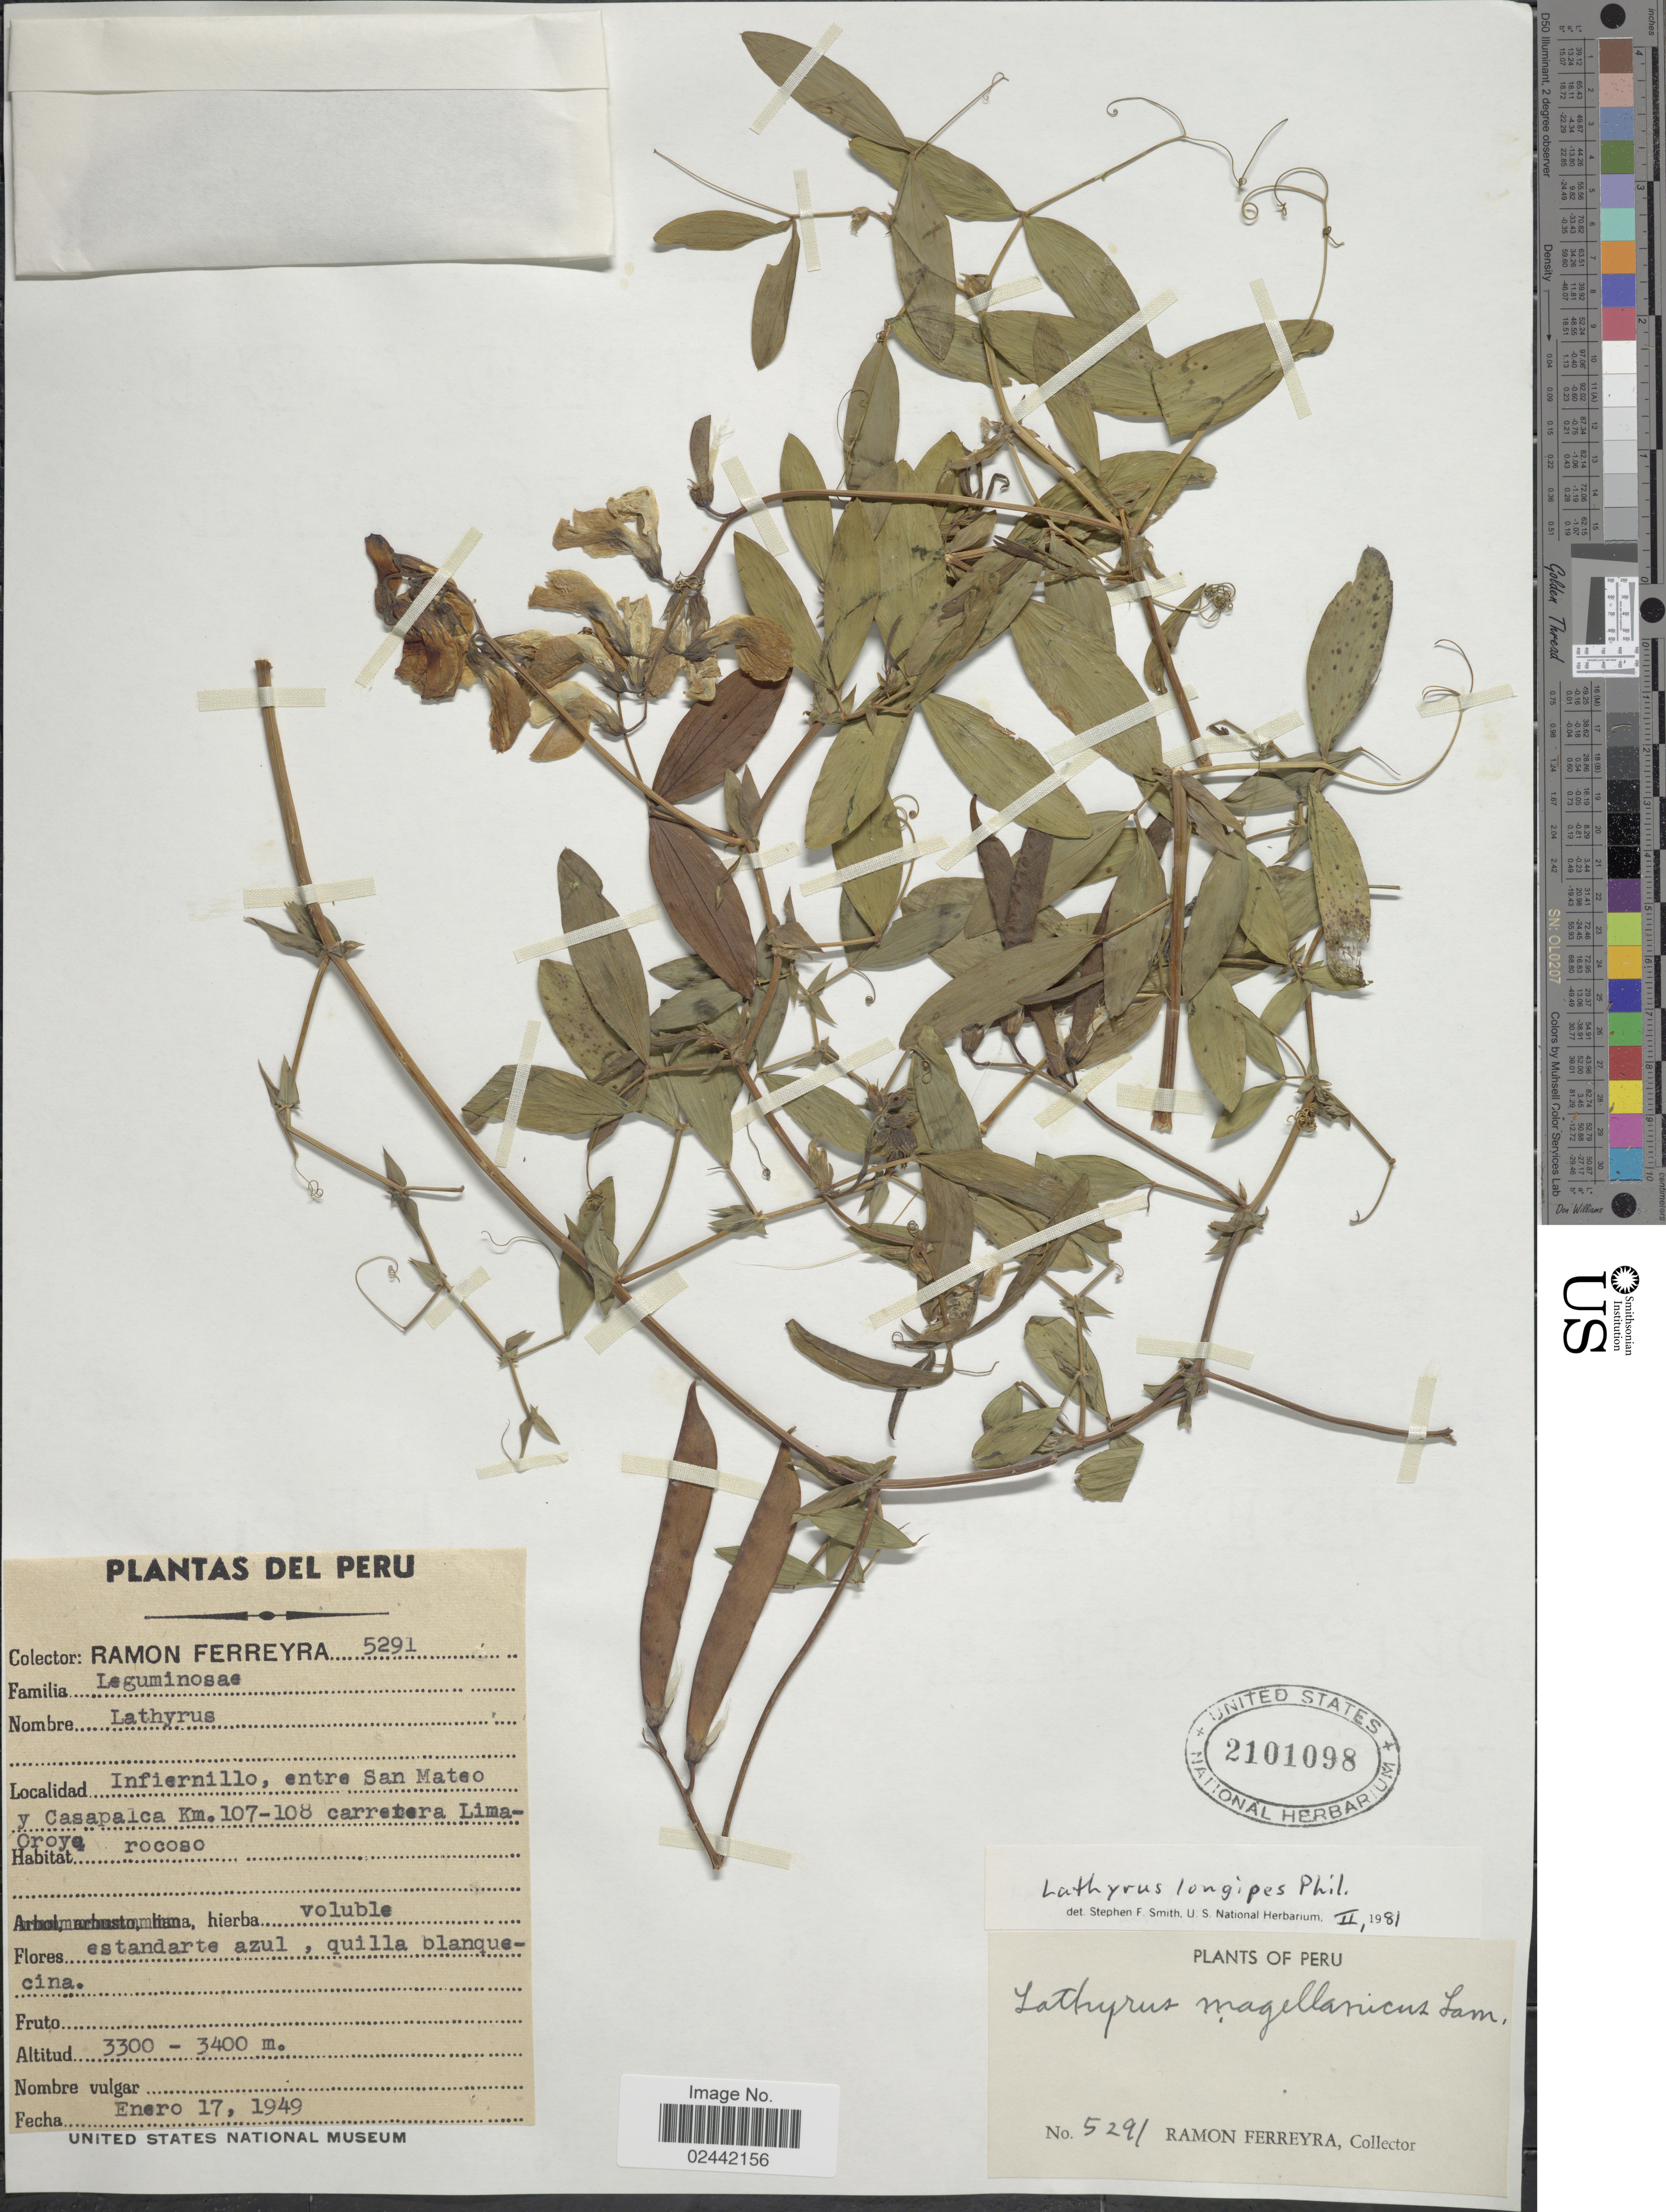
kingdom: Plantae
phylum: Tracheophyta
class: Magnoliopsida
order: Fabales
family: Fabaceae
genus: Lathyrus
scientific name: Lathyrus longipes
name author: Phil.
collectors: R. A. Ferreyra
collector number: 5291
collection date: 1949-01-17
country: Peru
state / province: Lima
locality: Infiernillo, entre San Mateo y Casapalca Km.107-108 carretera Lima-Oroya.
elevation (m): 3300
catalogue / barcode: US 2101098